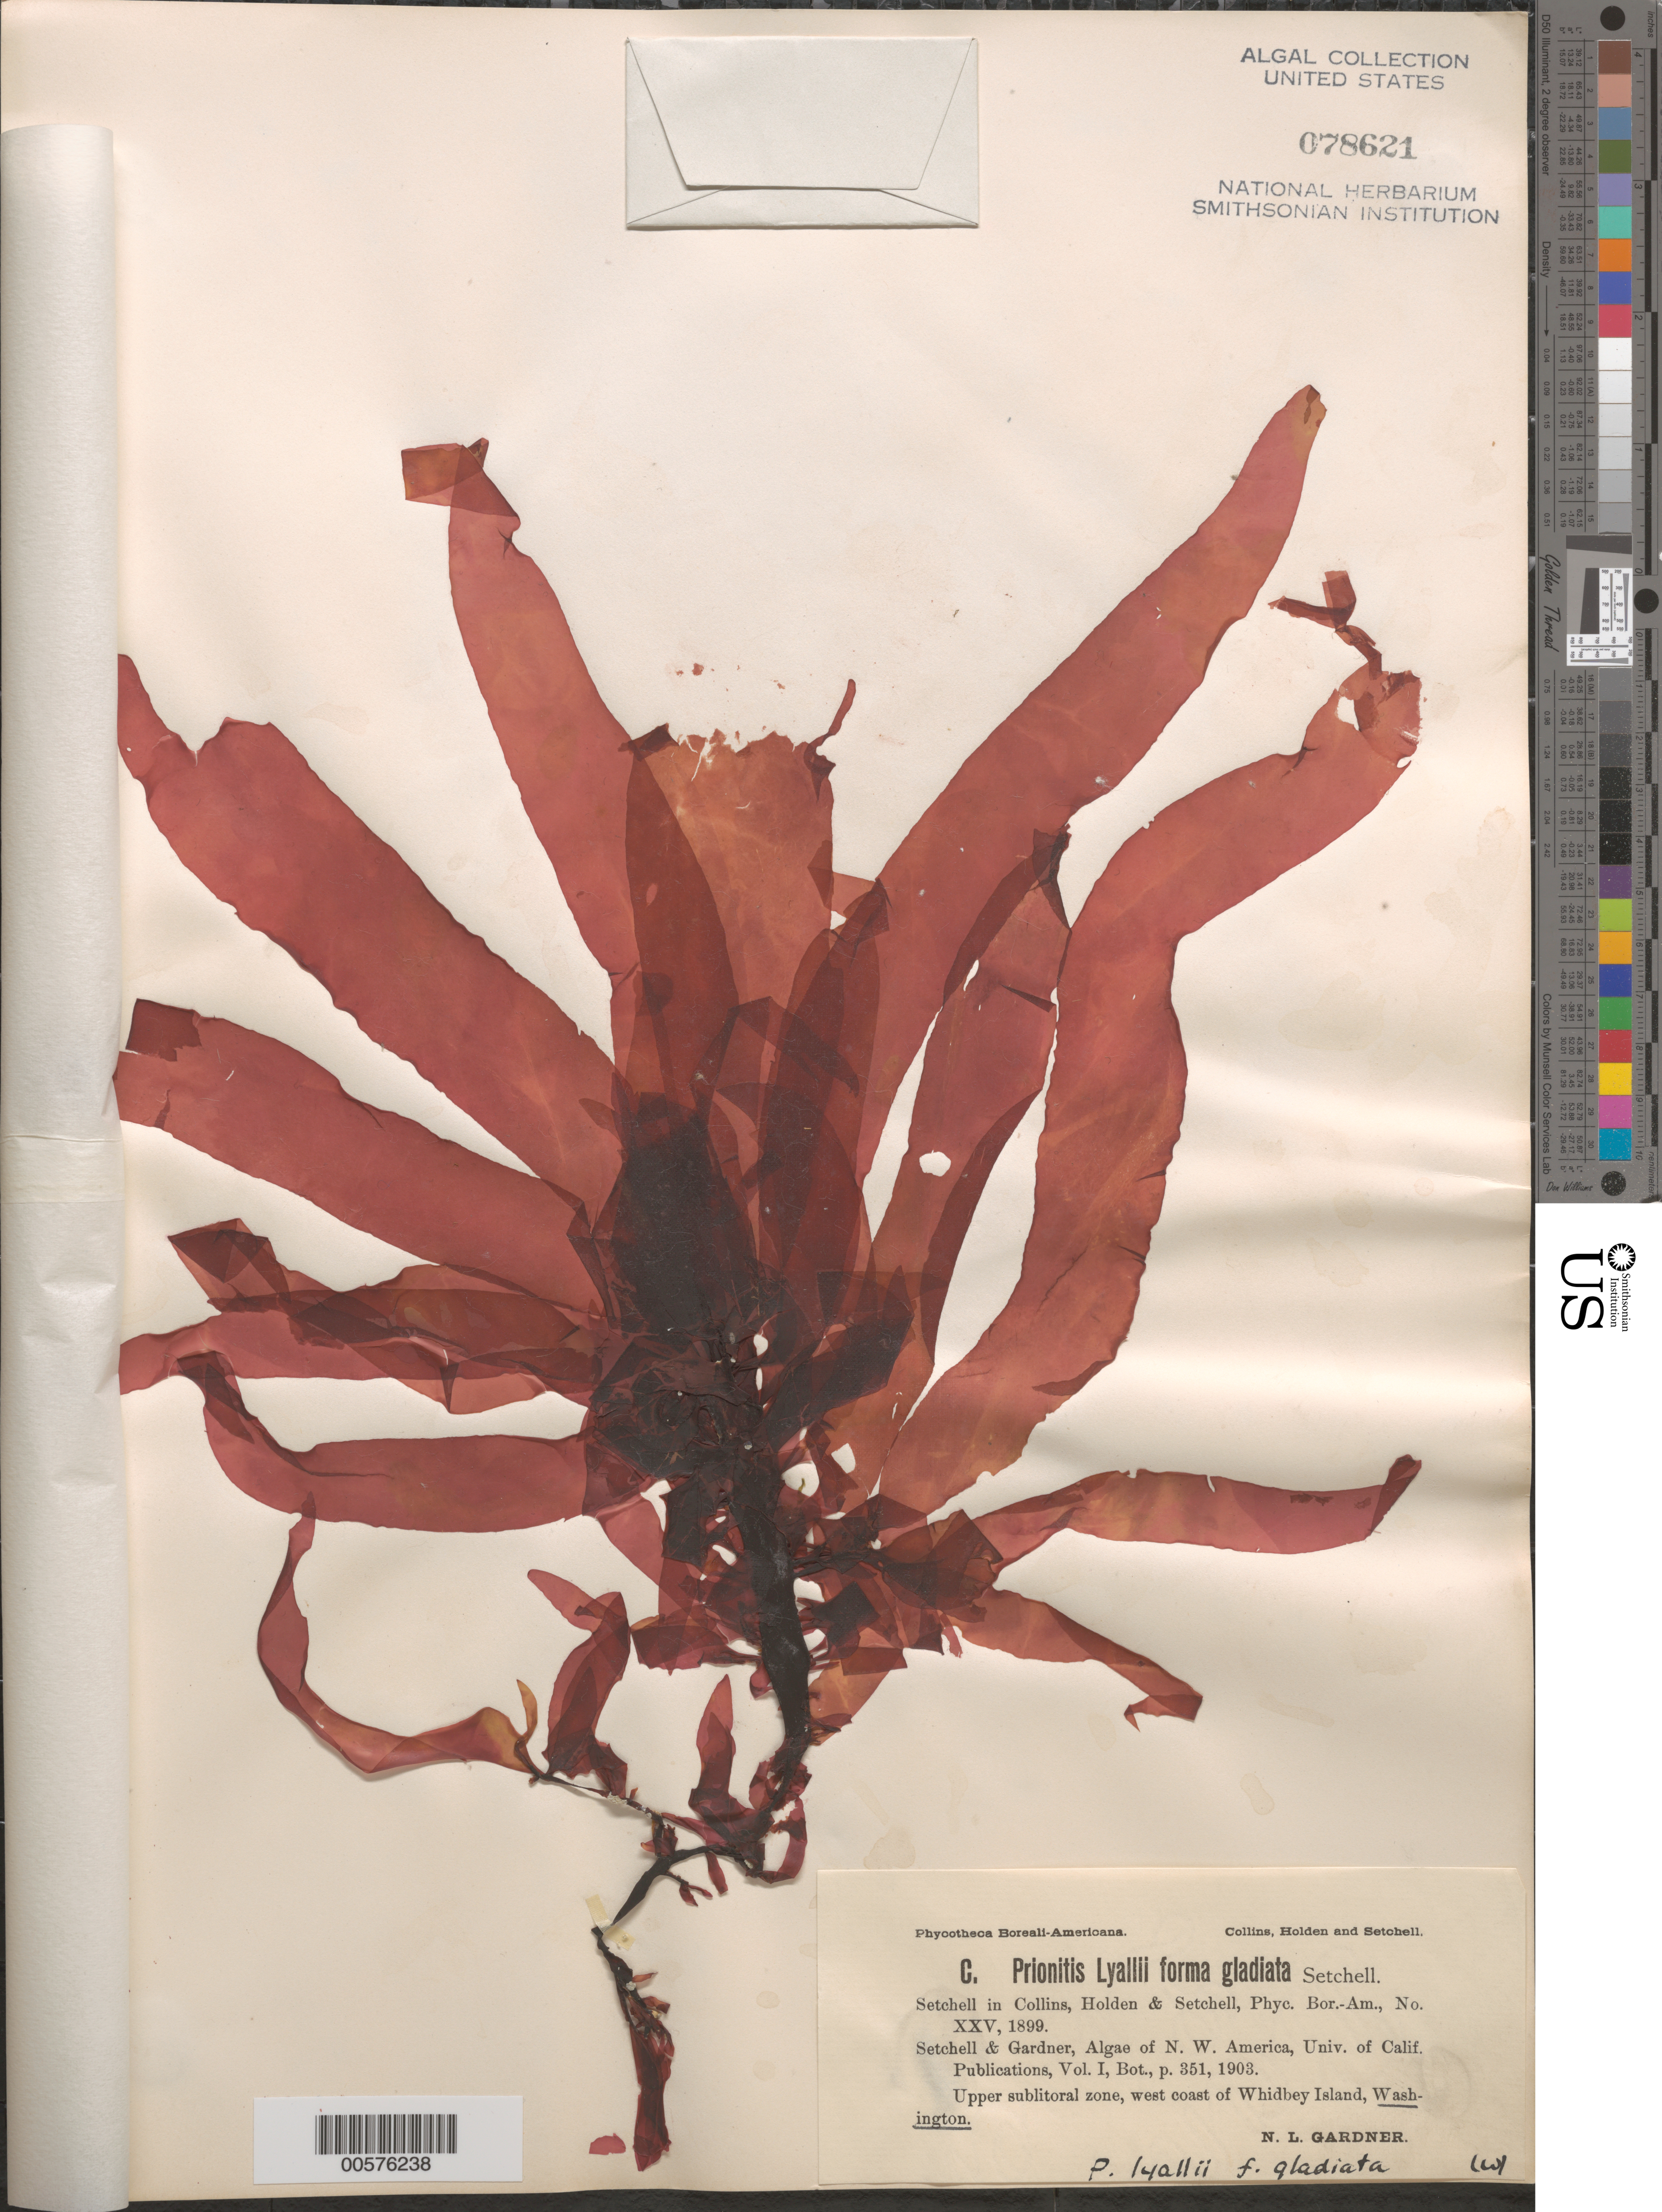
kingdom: Plantae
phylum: Rhodophyta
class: Florideophyceae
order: Cryptonemiales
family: Cryptonemiaceae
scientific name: Prionitis sternbergii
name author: (C. Agardh) J. Agardh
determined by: Algae name updating Project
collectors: N. Gardner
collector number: PB-A C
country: United States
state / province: Washington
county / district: Island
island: Whidbey,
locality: West coast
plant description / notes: Collins, Holden & Setchell, Phycotheca Boreali-Americana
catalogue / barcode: US 78621